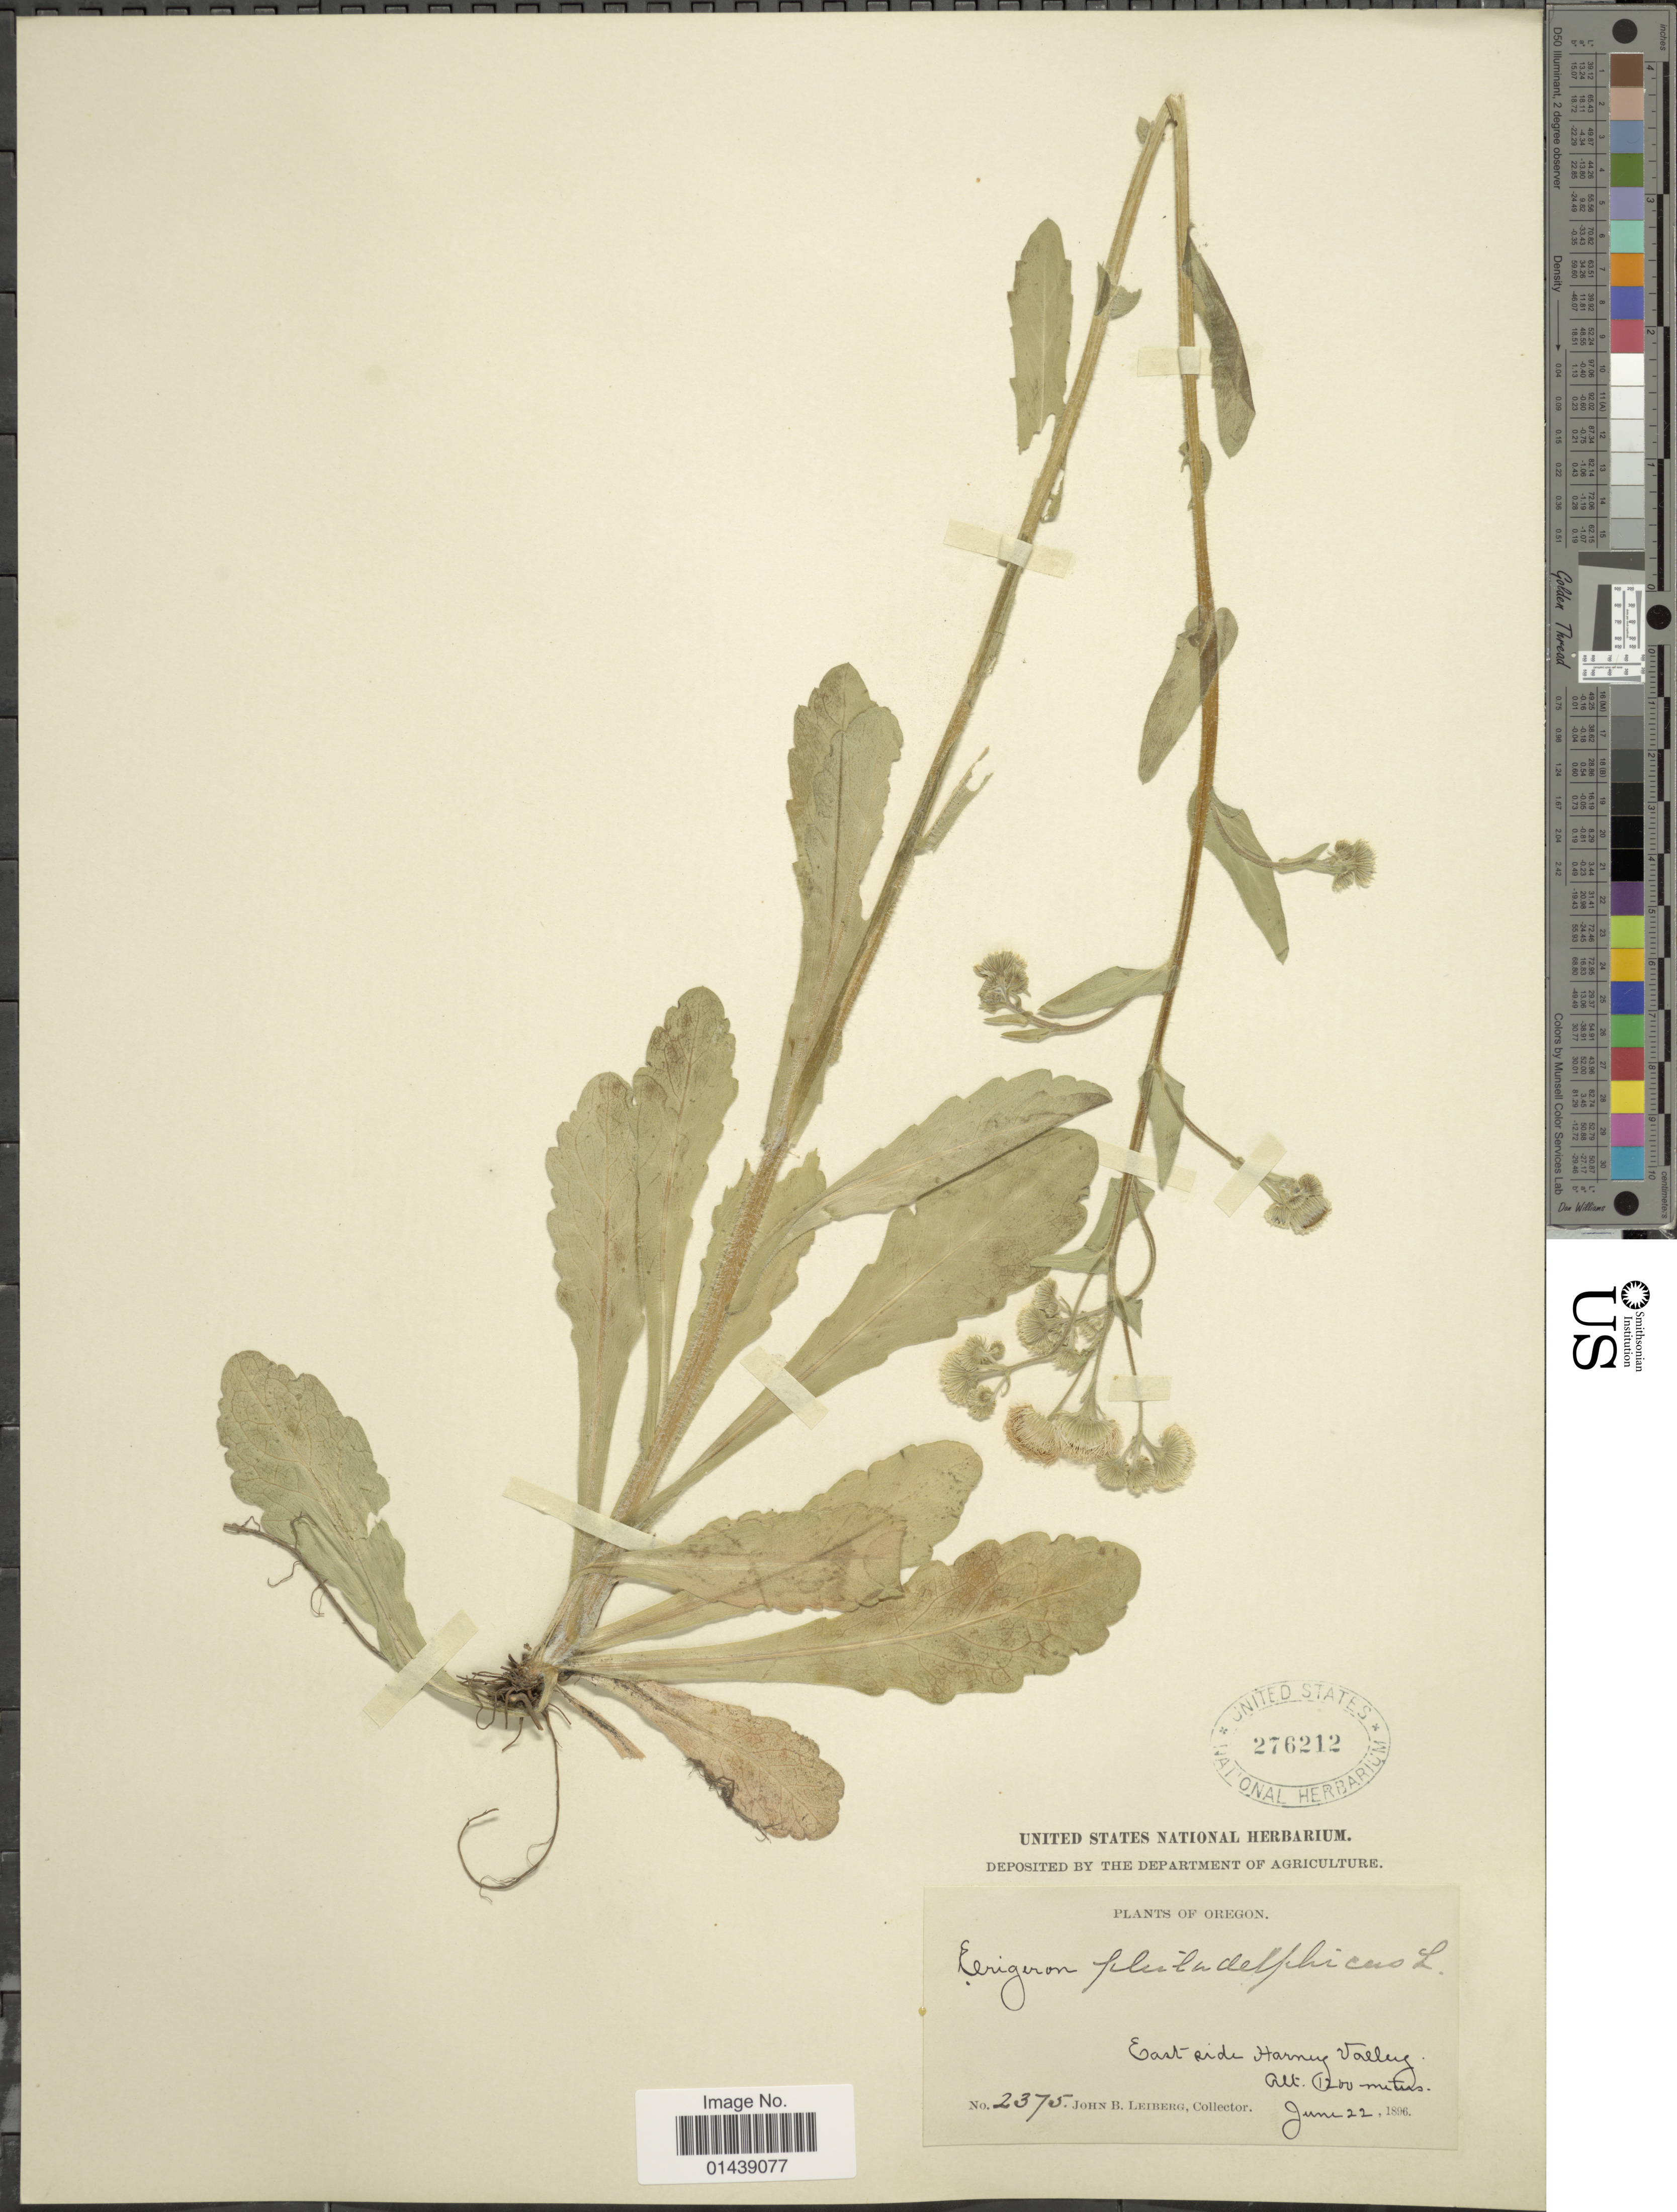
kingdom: Plantae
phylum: Tracheophyta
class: Magnoliopsida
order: Asterales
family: Asteraceae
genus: Erigeron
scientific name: Erigeron philadelphicus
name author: L.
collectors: J. Leiberg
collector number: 2375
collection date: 1896-06-22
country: United States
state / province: Oregon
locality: East side Harney Valley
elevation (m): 1200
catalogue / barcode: US 276212